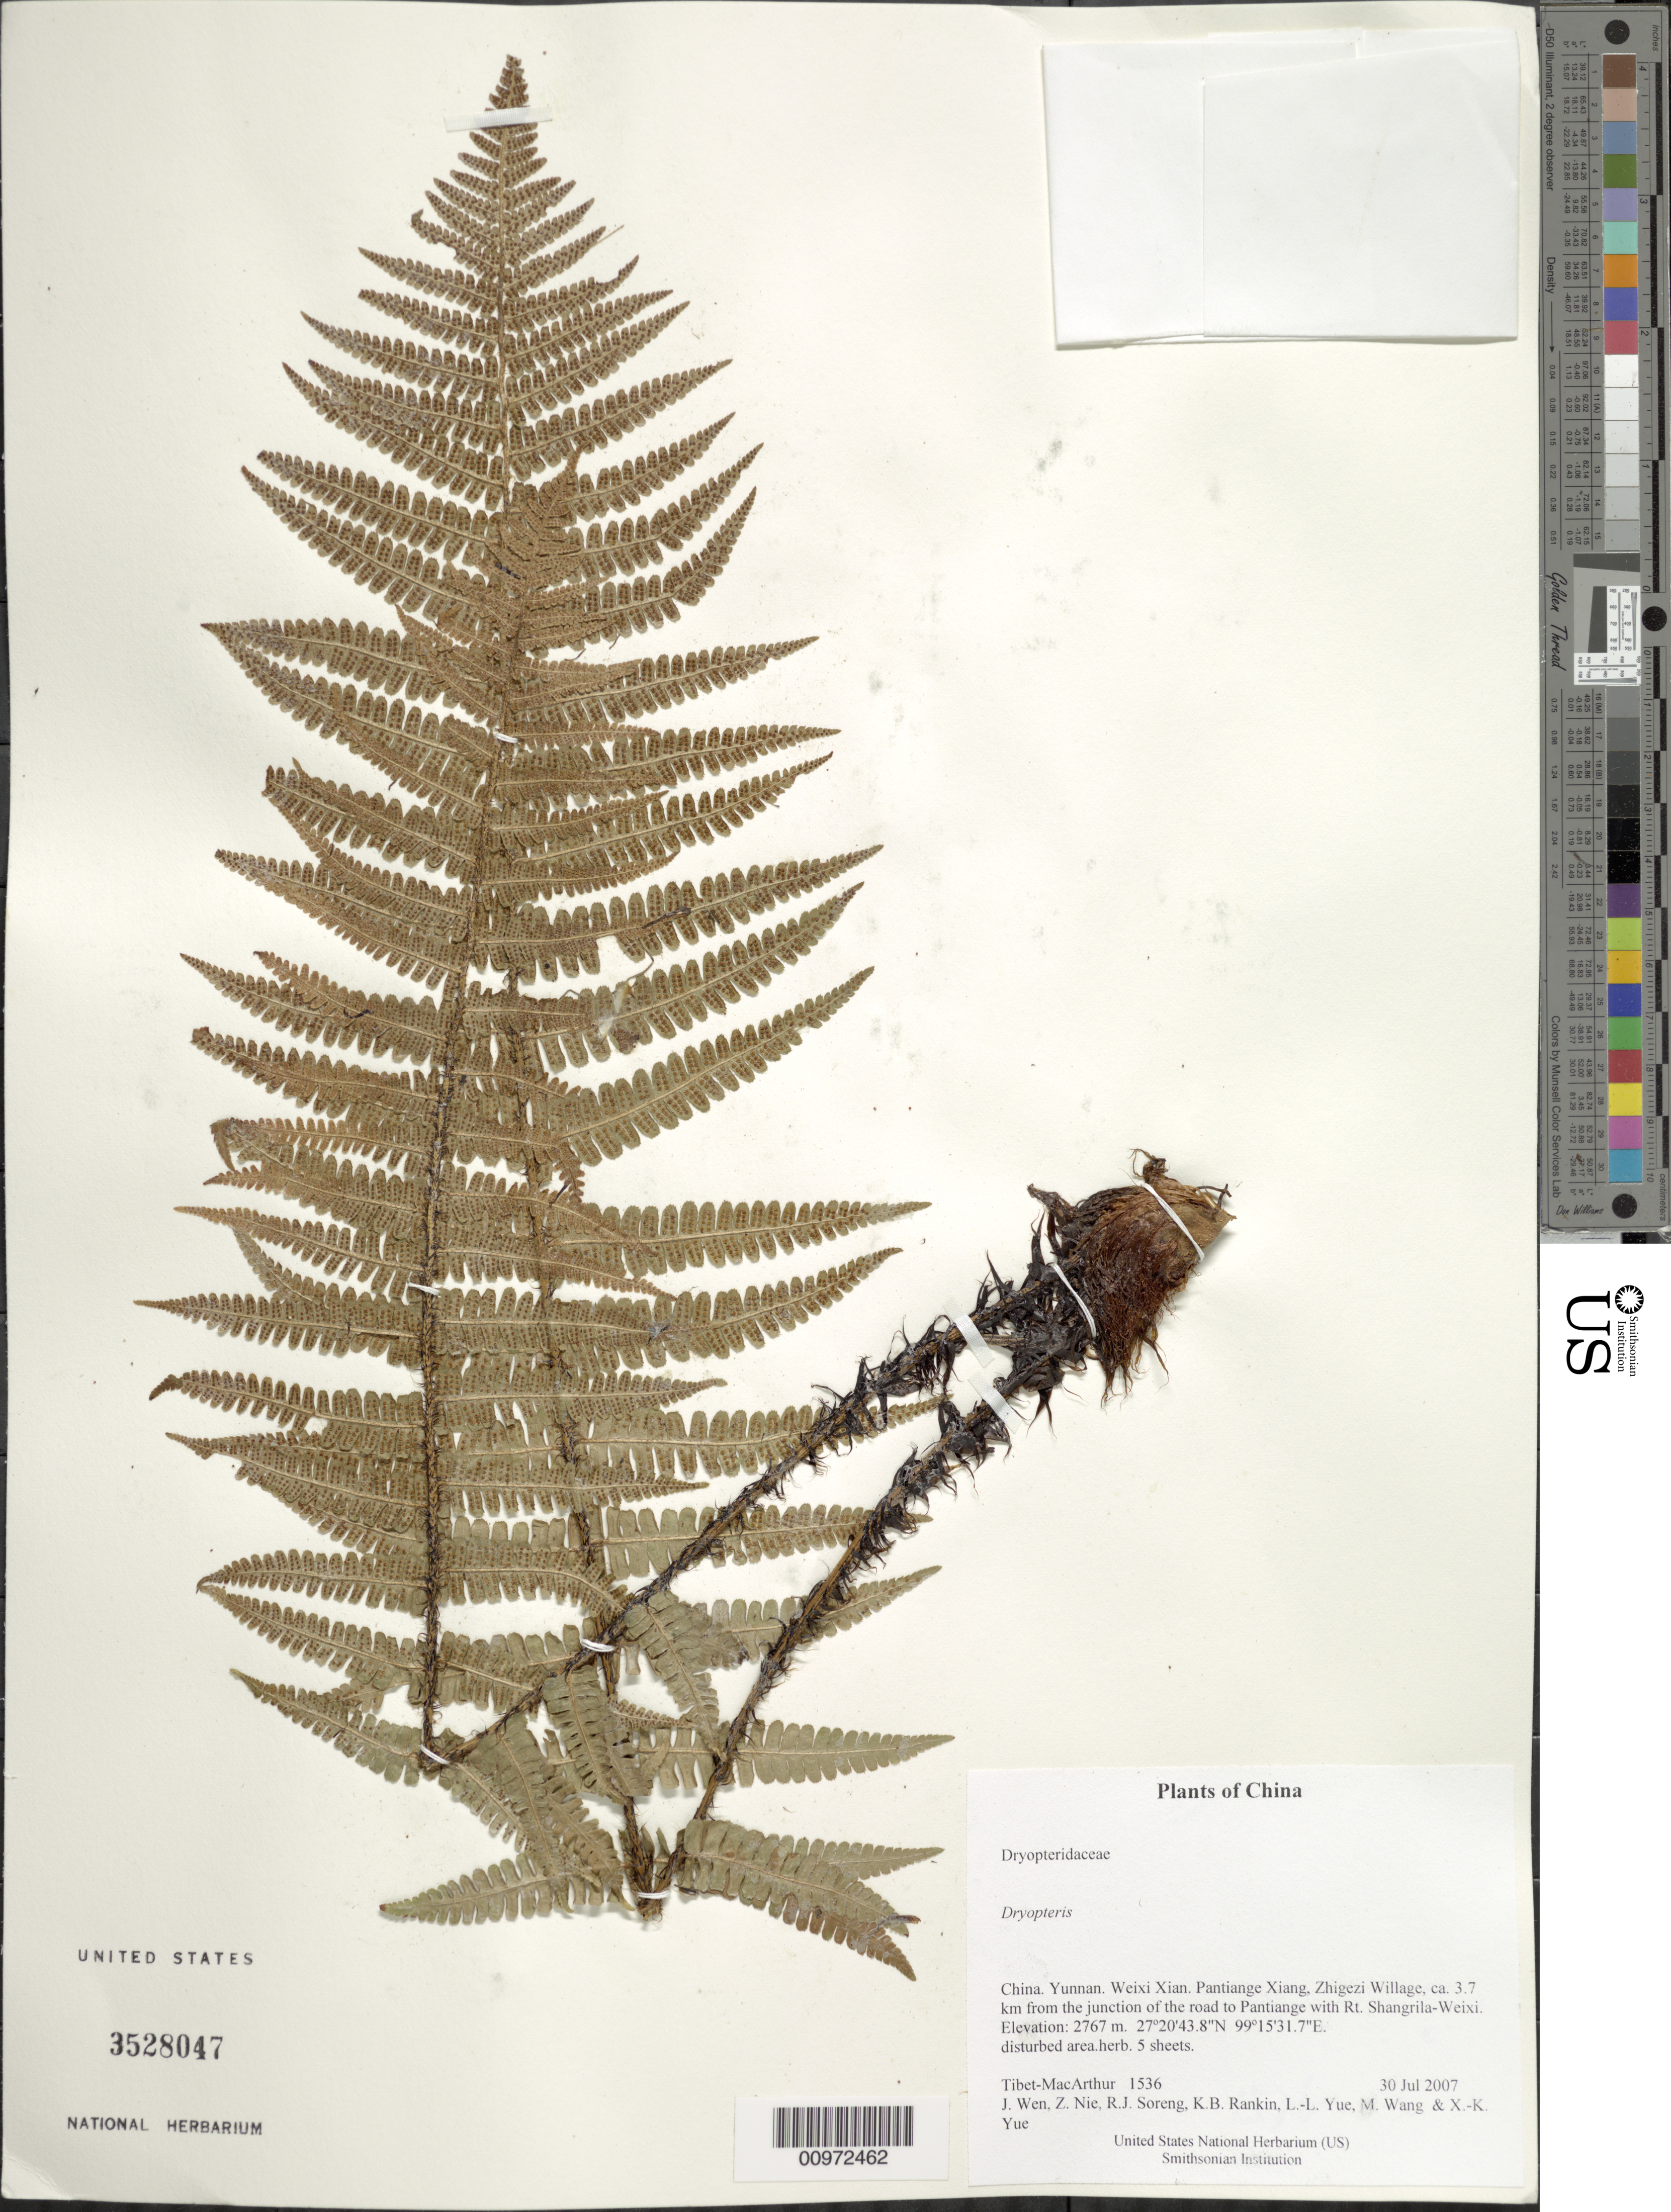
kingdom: Plantae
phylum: Tracheophyta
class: Polypodiopsida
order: Polypodiales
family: Dryopteridaceae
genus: Dryopteris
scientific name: Dryopteris sp.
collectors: Tibet-MacArthur, J. Wen, Z. Nie, R. J. Soreng, K. Rankin, L. Yue, M. Wang & X. Yue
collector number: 1536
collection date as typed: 30 Jul 2007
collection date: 2007-07-30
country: China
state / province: Yunnan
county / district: Weixi Xian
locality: Pantiange Xiang, Zhigezi Willage, ca. 3.7 km from the junction of the road to Pantiange with Rt. Shangrila-Weixi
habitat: disturbed area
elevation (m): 2767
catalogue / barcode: US 3528047